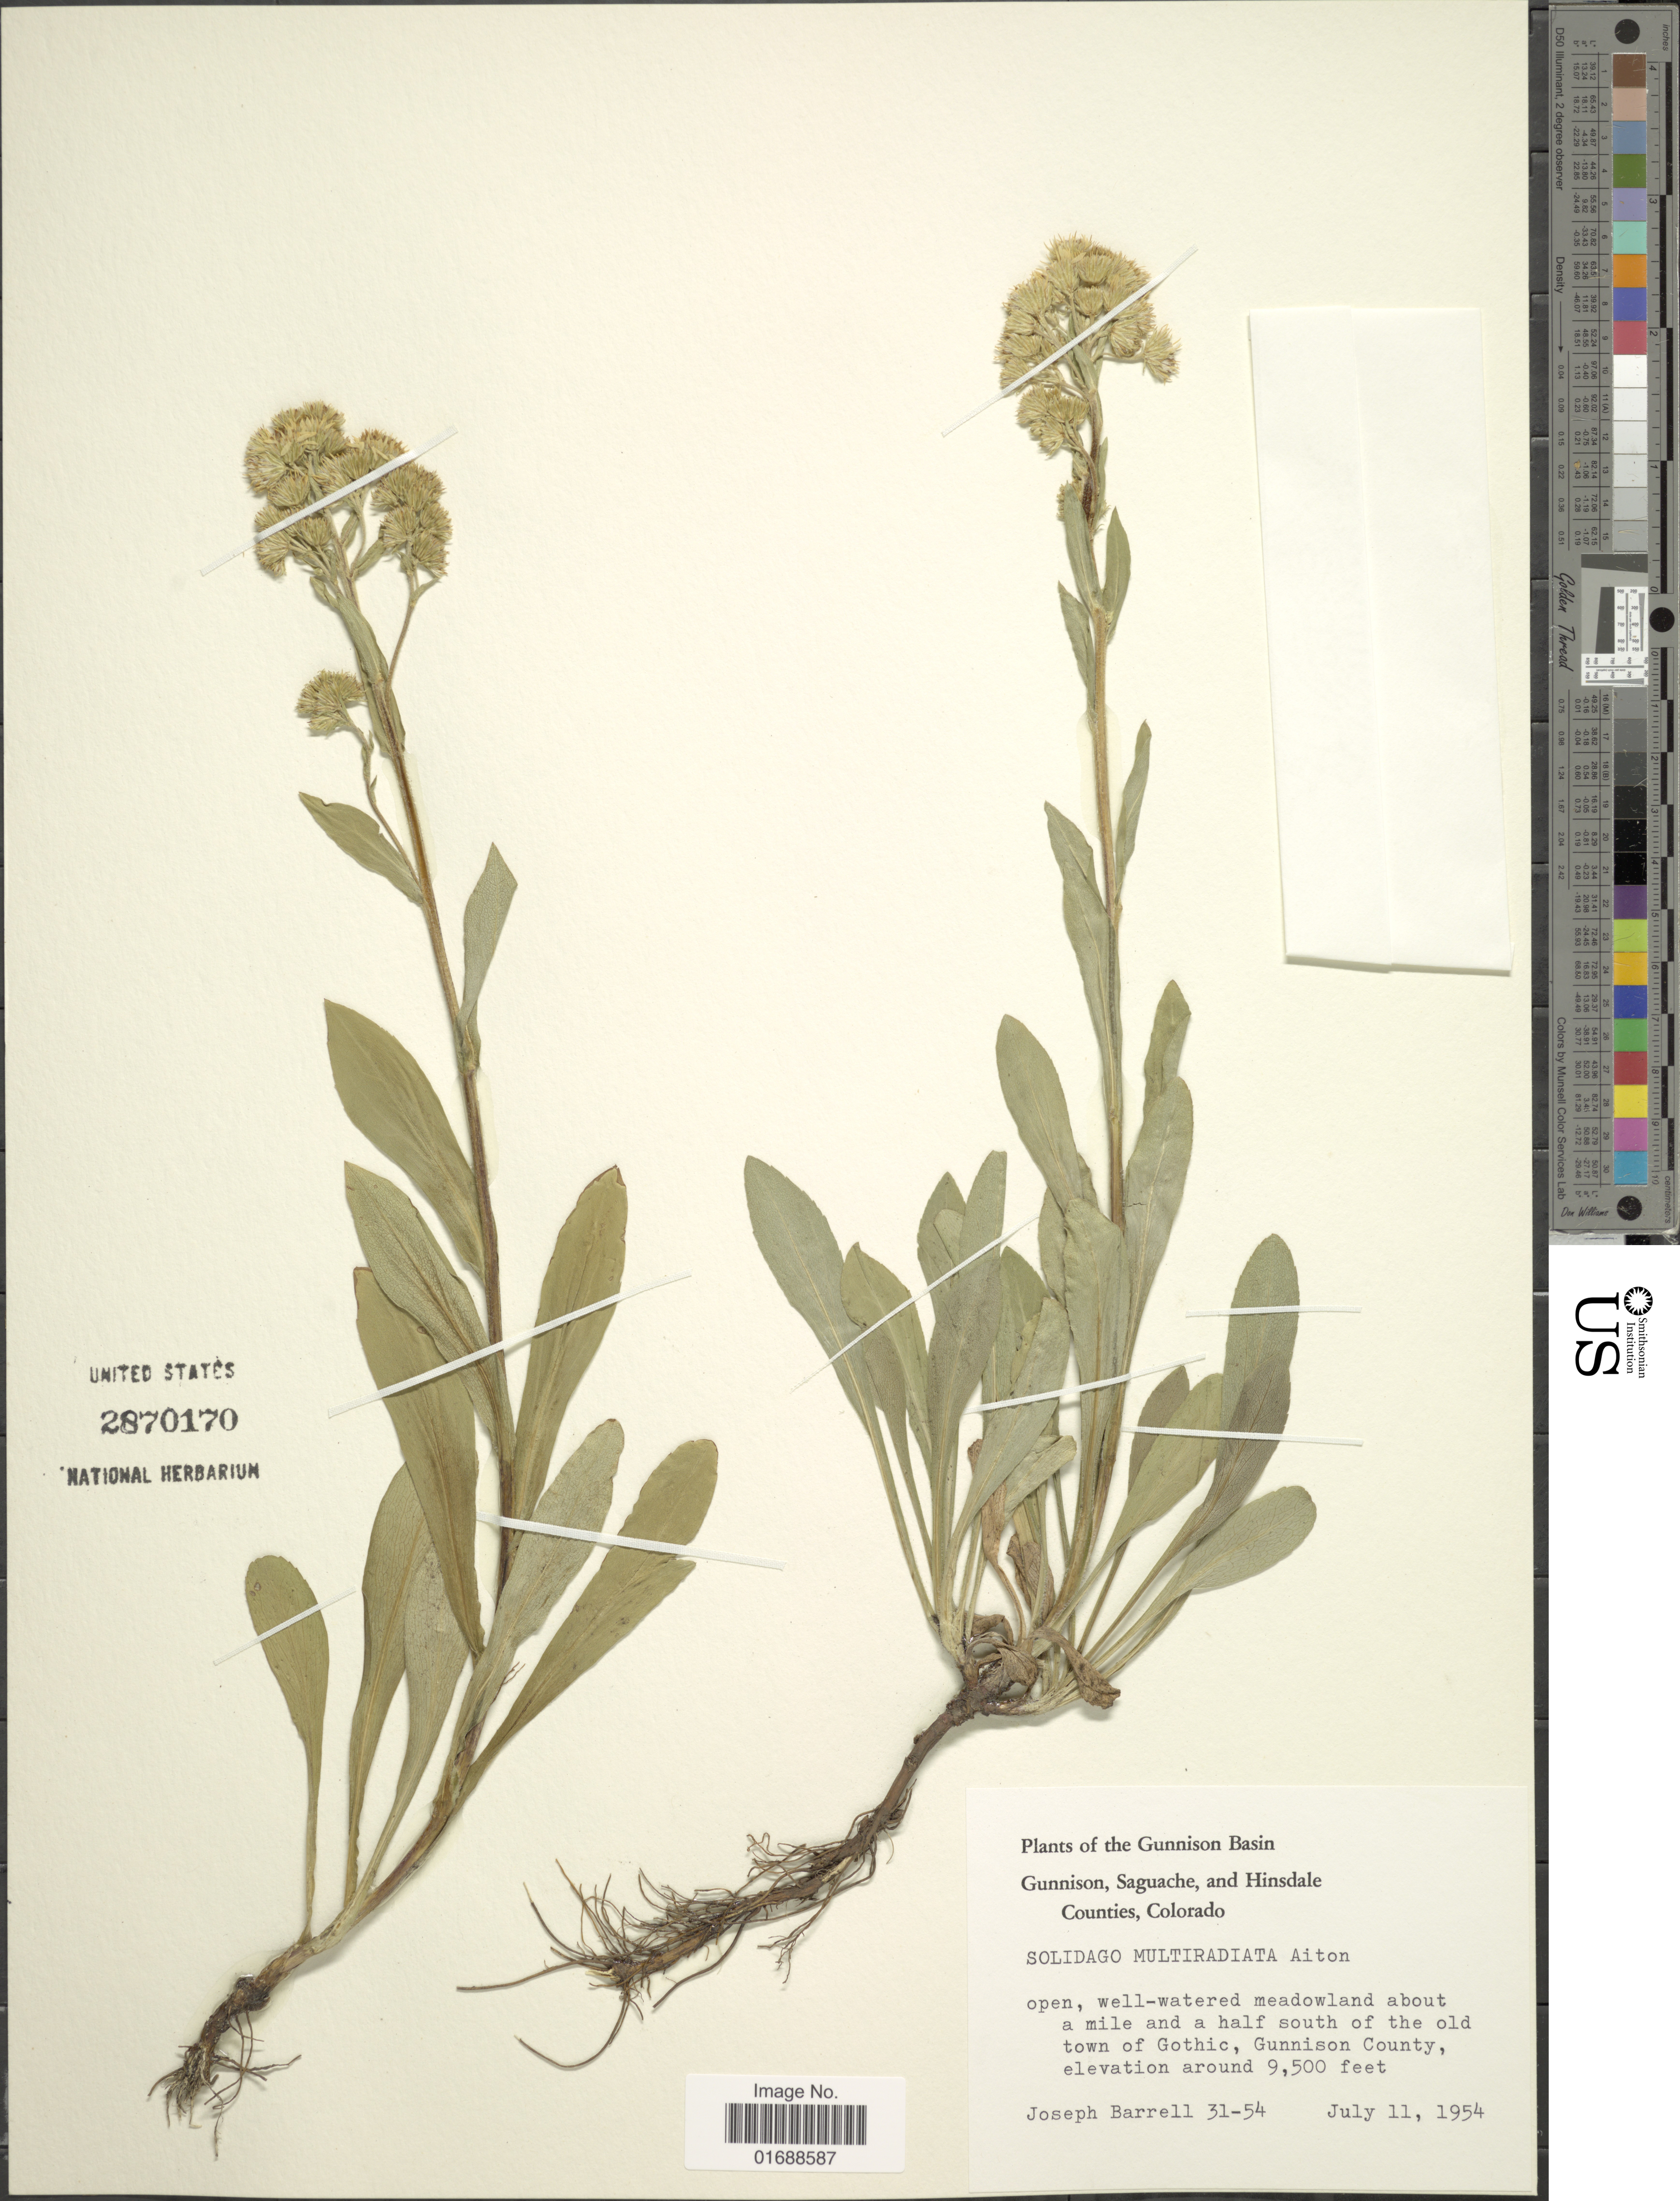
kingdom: Plantae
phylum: Tracheophyta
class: Magnoliopsida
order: Asterales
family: Asteraceae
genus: Solidago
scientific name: Solidago multiradiata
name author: Aiton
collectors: J. Barrell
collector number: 31-54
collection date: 1954-07-11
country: United States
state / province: Colorado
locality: Gunnison Basin, Gunnison, Saguache, and Hinsdale Counties, open, well-watered meadowland about a mile and a half south of the old town of Gothic, Gunnison County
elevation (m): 2896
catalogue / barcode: US 2870170